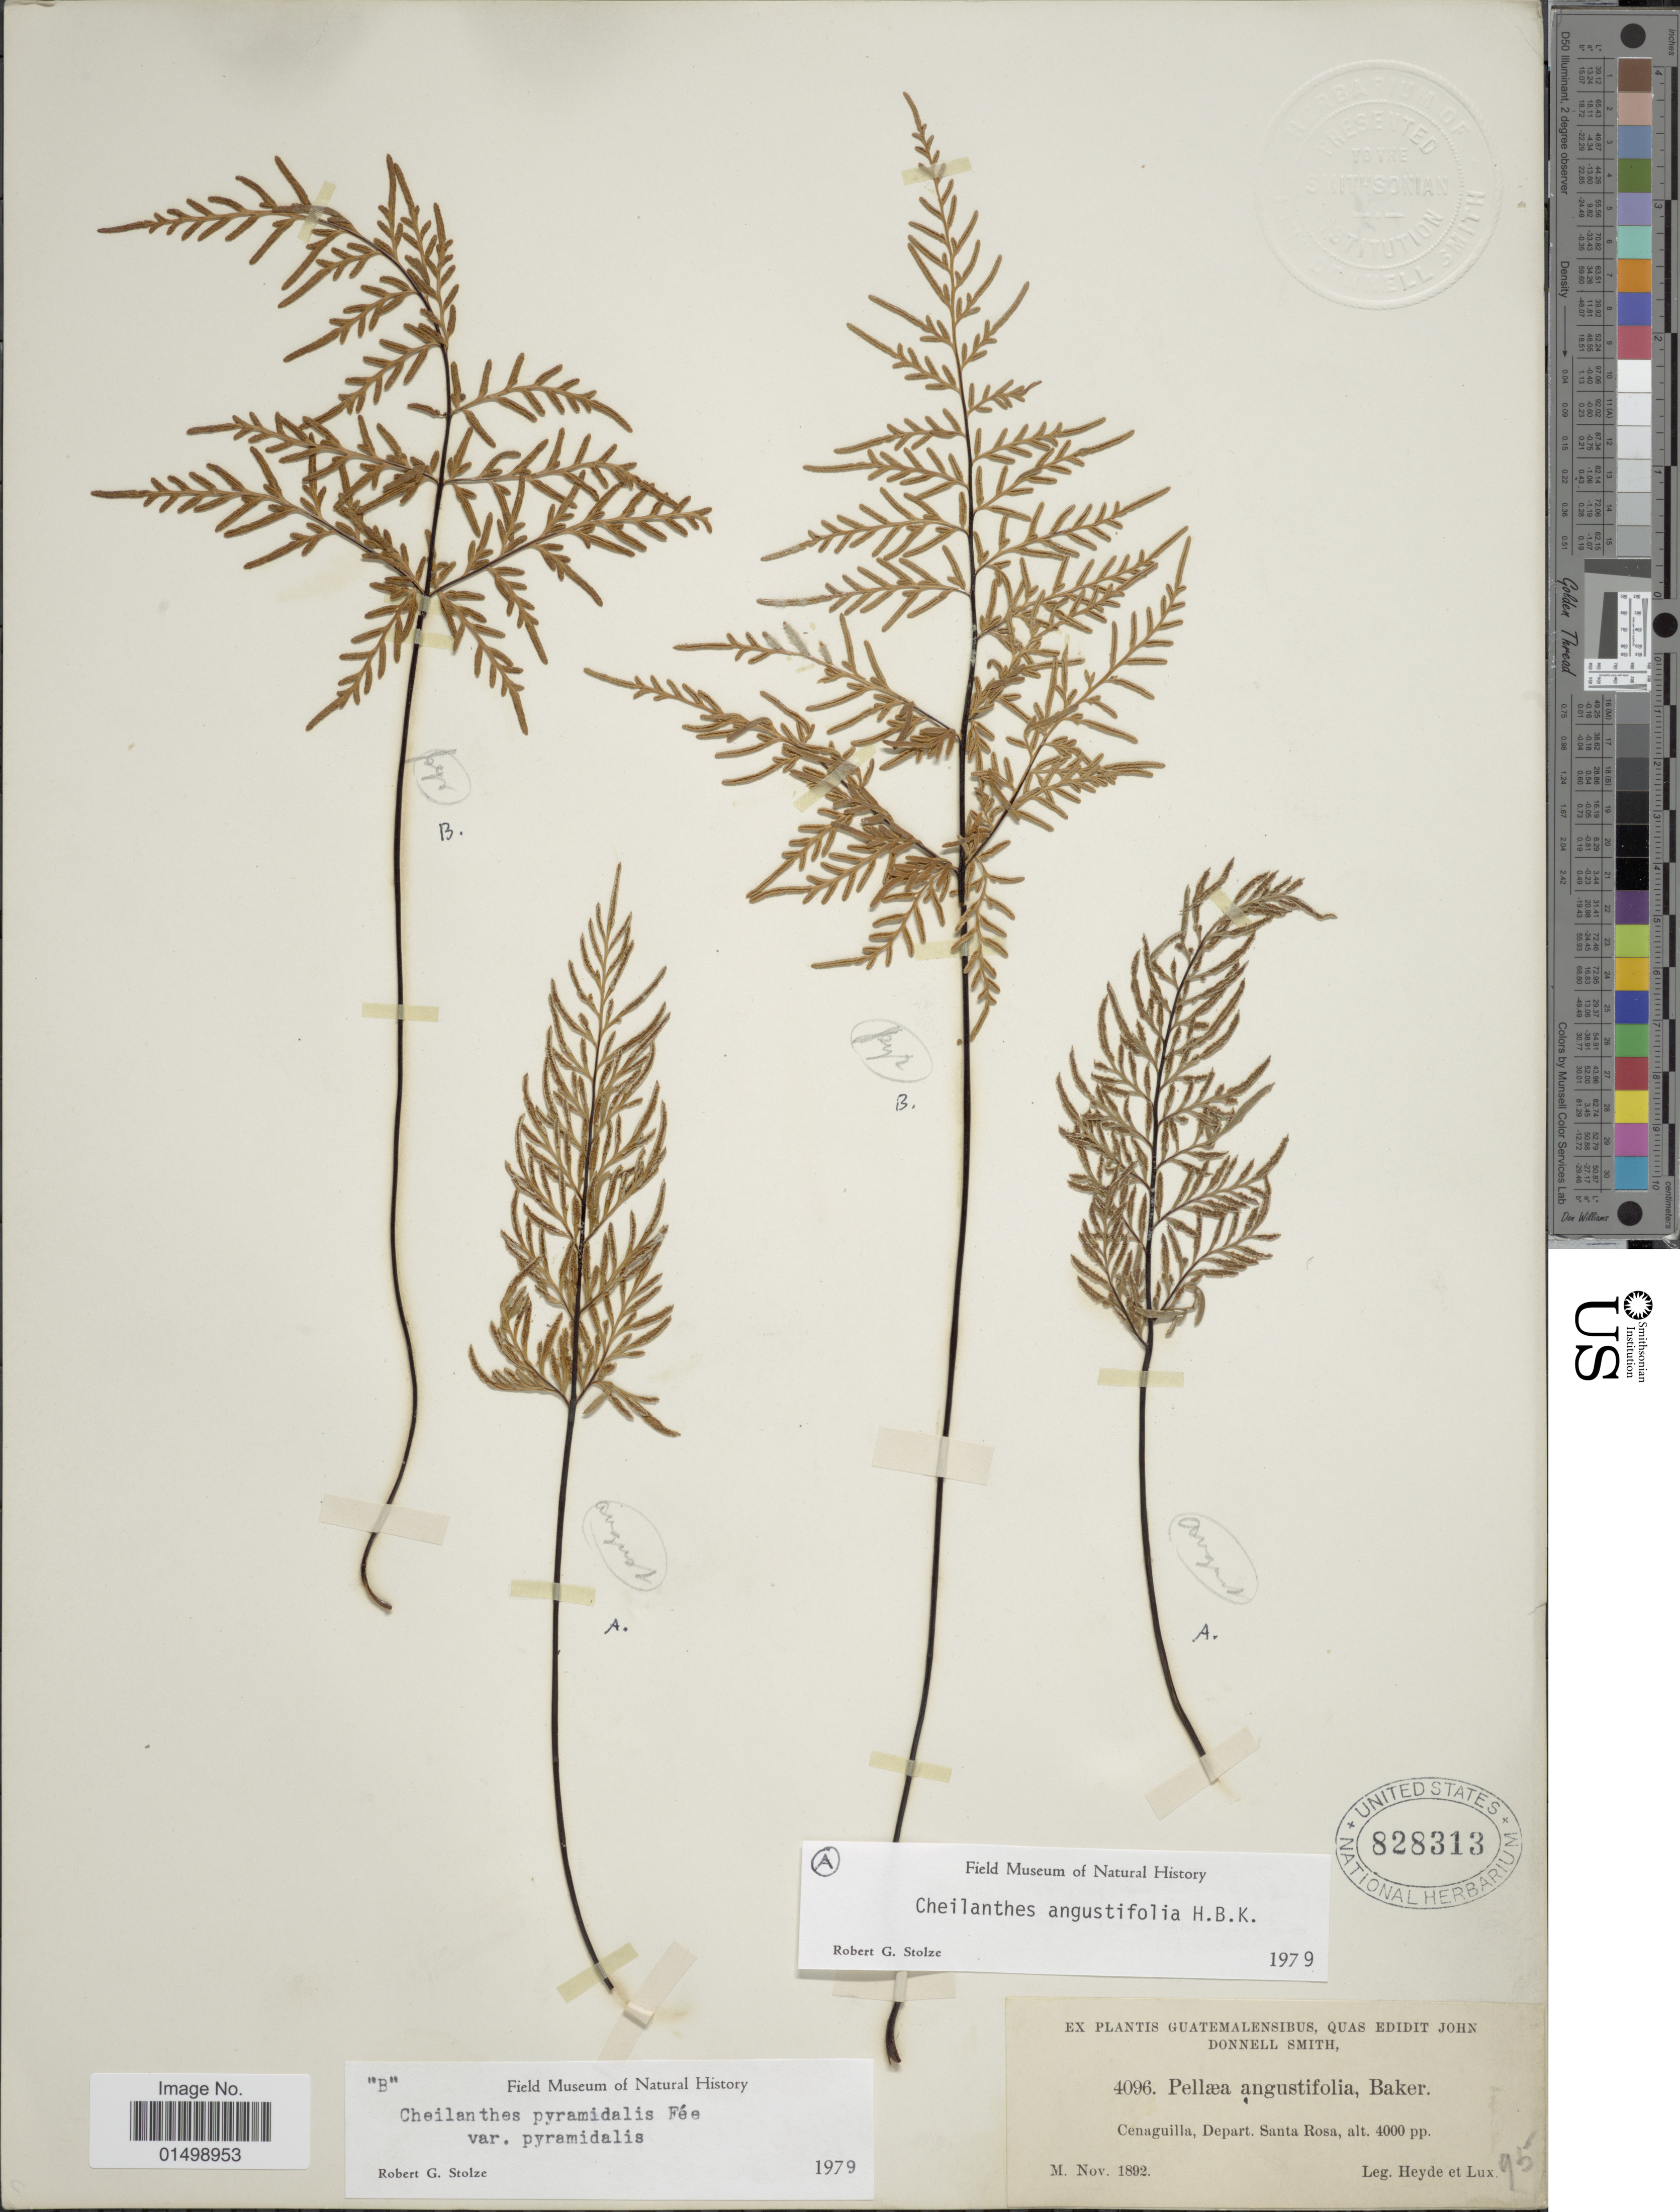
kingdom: Plantae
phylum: Tracheophyta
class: Polypodiopsida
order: Polypodiales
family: Pteridaceae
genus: Cheilanthes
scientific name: Cheilanthes pyramidalis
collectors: Heyde & Lux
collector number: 95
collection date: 1892-11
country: Guatemala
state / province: Santa Rosa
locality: Cenaguilla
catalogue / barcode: US 828313